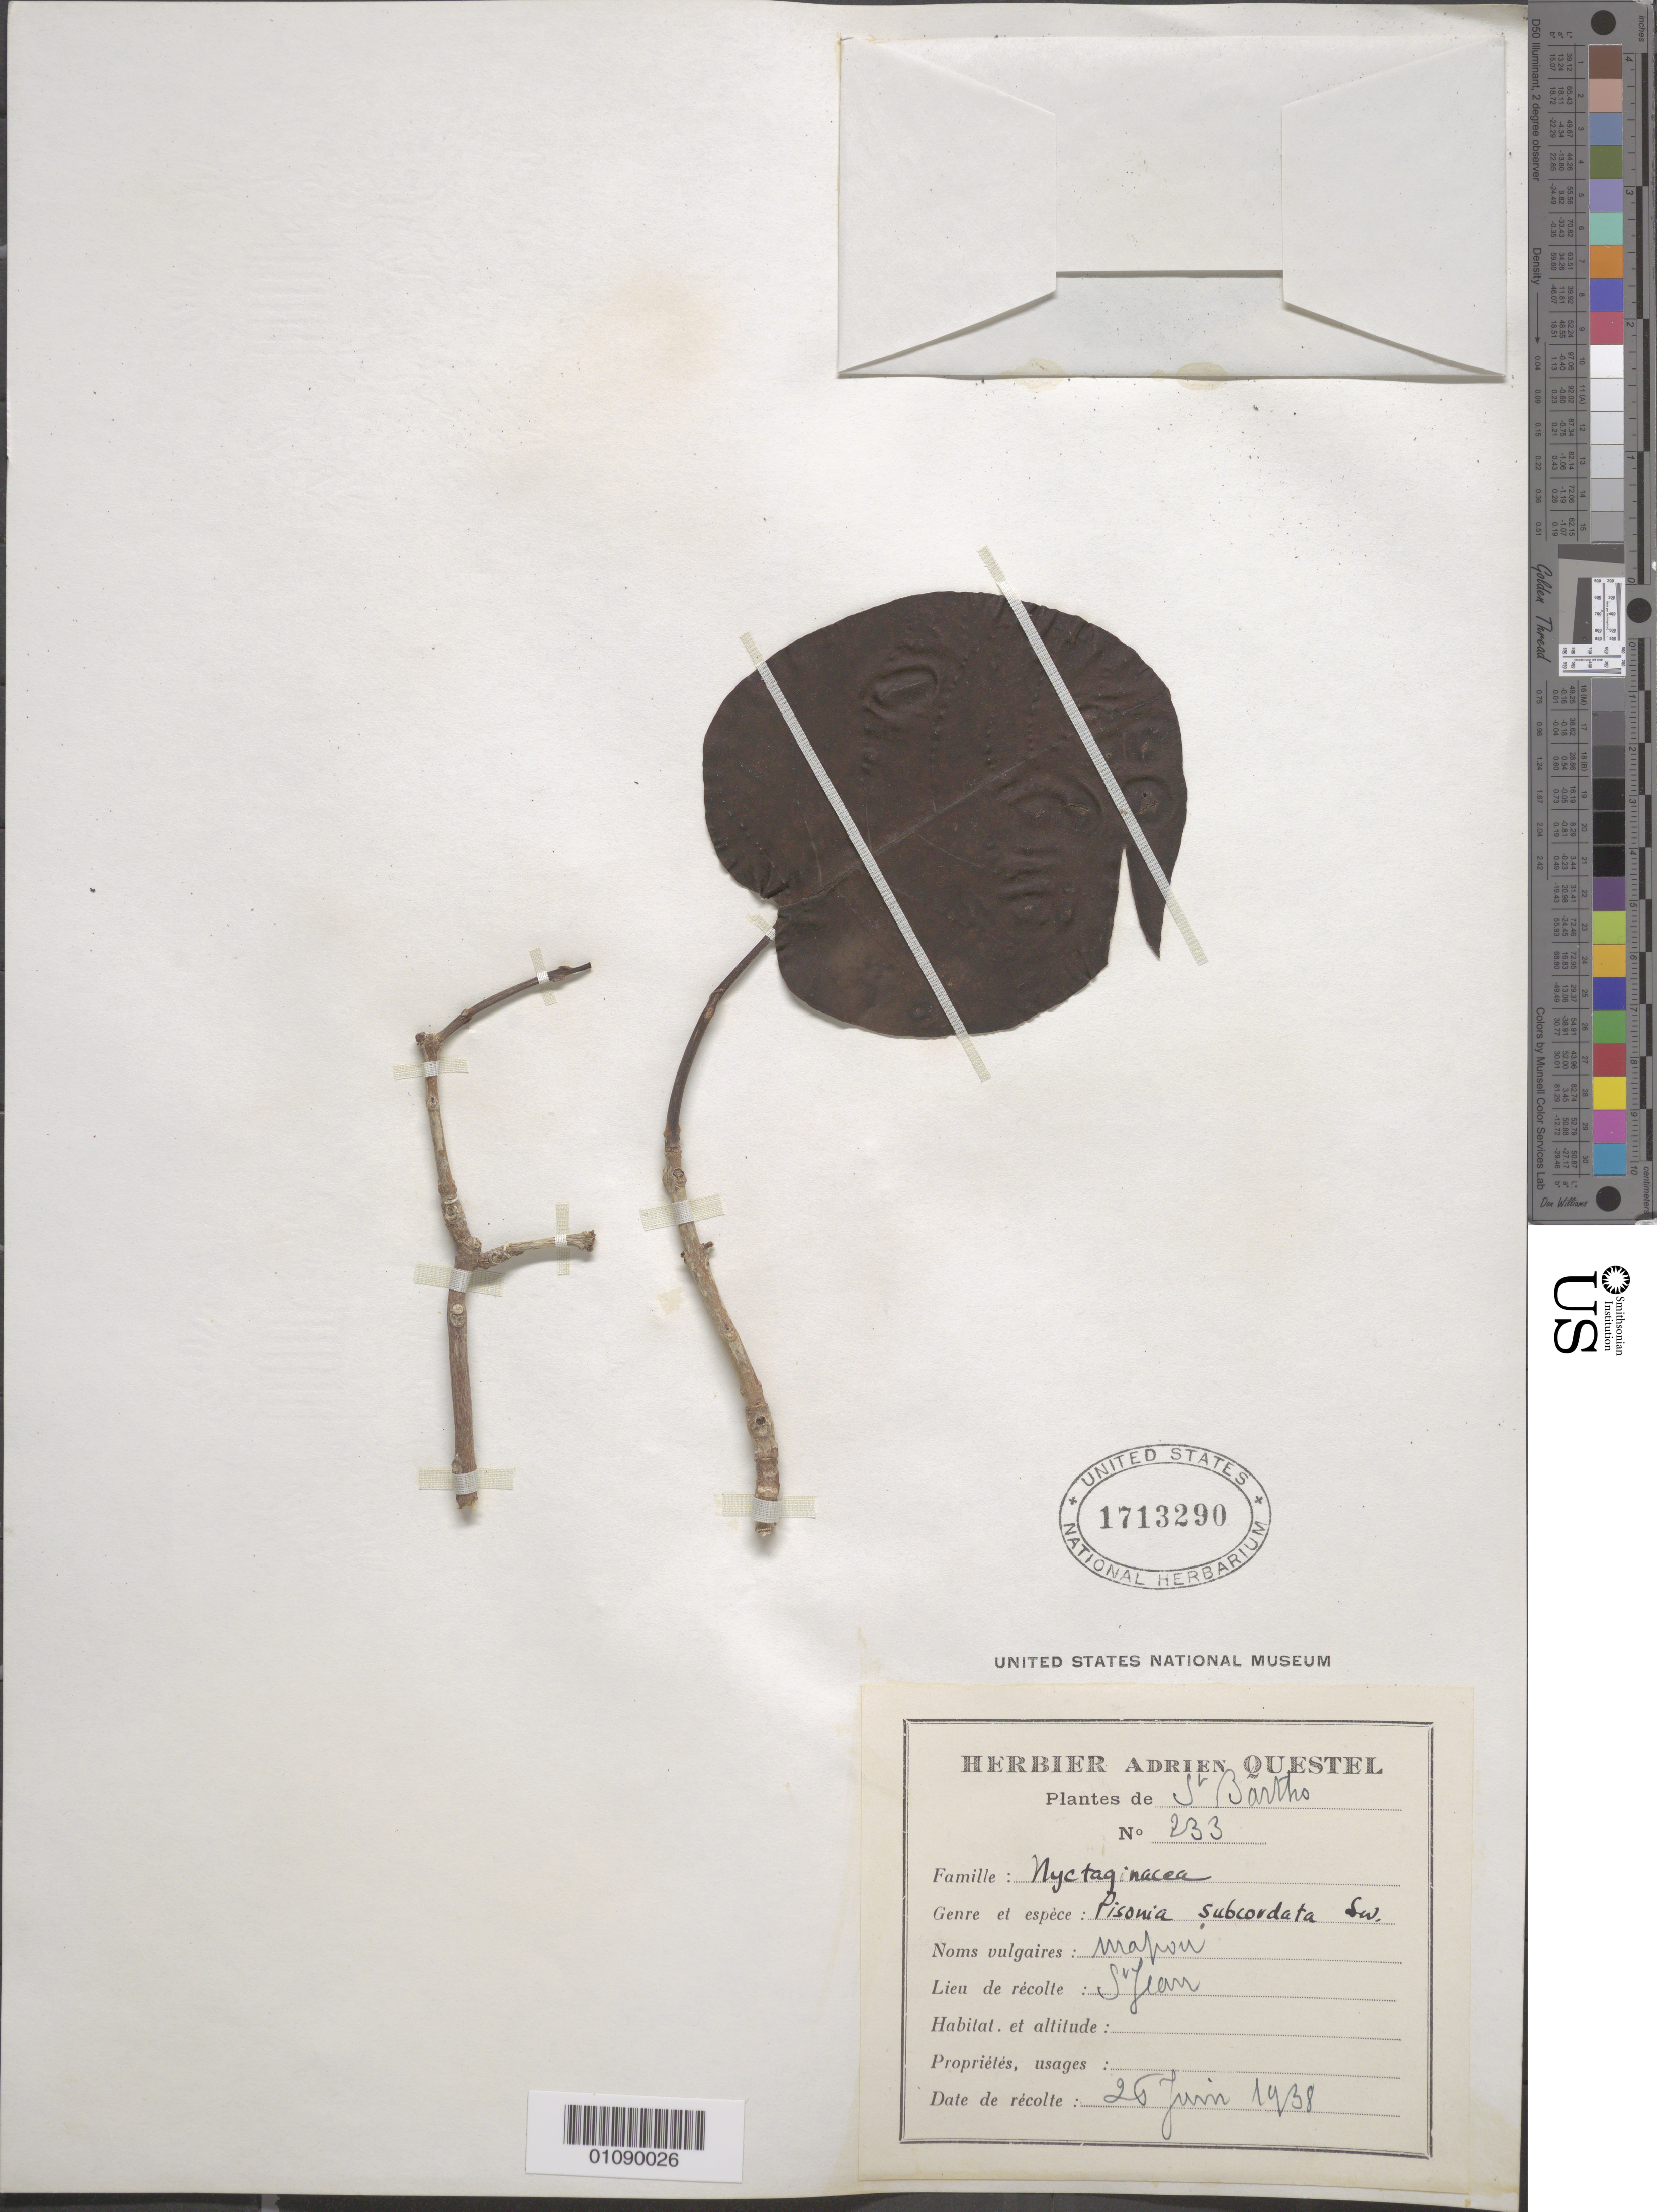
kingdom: Plantae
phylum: Tracheophyta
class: Magnoliopsida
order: Caryophyllales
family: Nyctaginaceae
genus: Pisonia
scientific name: Pisonia subcordata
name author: Sw.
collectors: A. Questel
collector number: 233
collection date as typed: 16 Jun 1938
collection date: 1938-06-16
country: Saint Barthélemy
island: St. Barthélemy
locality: St Barths, St Jean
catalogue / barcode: US 1713290